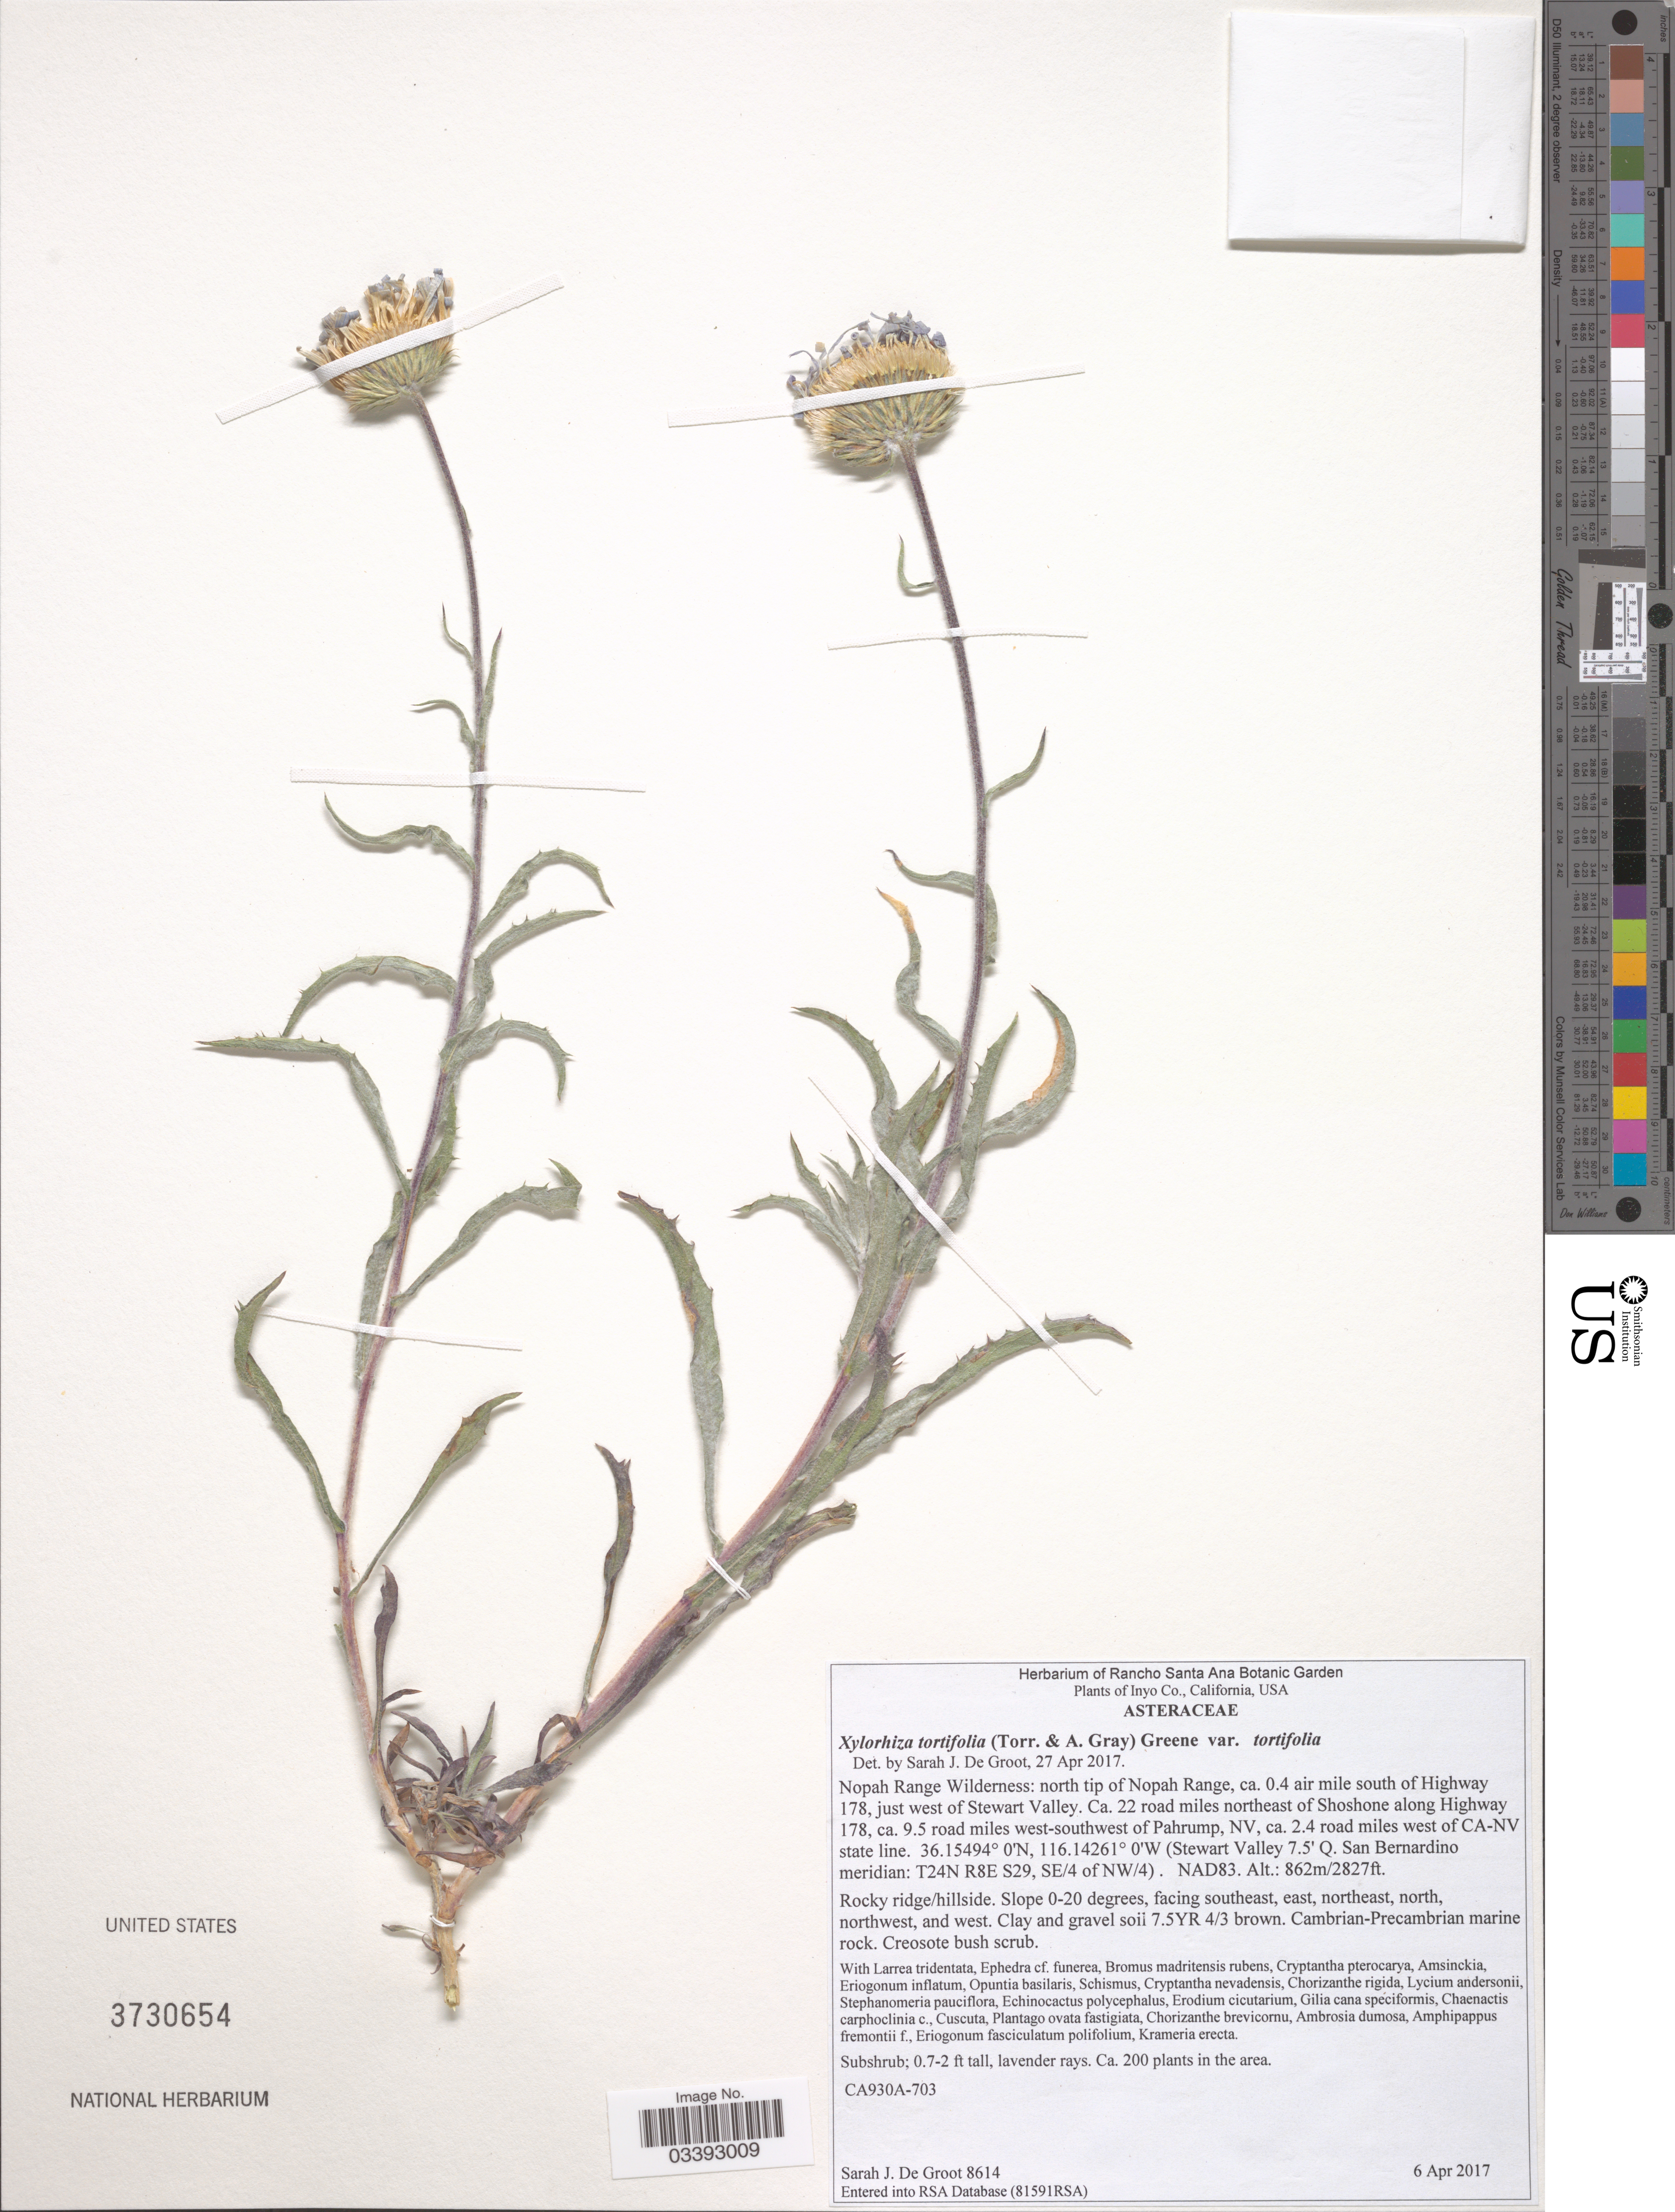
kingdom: Plantae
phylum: Tracheophyta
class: Magnoliopsida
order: Asterales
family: Asteraceae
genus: Xylorhiza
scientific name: Xylorhiza tortifolia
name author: (Torr. & A. Gray) Greene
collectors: S. De Groot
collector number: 8614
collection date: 2017-04-06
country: United States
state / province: California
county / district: Inyo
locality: Inyo Co. Nopah Range Wilderness: north tip of Nopah Range, ca. 0.4 air mile south of Highway 178, just west of Stewart Valley. Ca. 22 road miles northeast of Shoshone along Highway 178, ca. 9.5 road miles west-soutwest of Pahrump, NV, ca. 2.4 road miles west of CA-NV state line. (Stewart Valley 7.5' Q. San Bernardino meridian: T24N R8E S29, SE/4 of NW/4). NAD83.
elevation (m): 862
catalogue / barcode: US 3730654